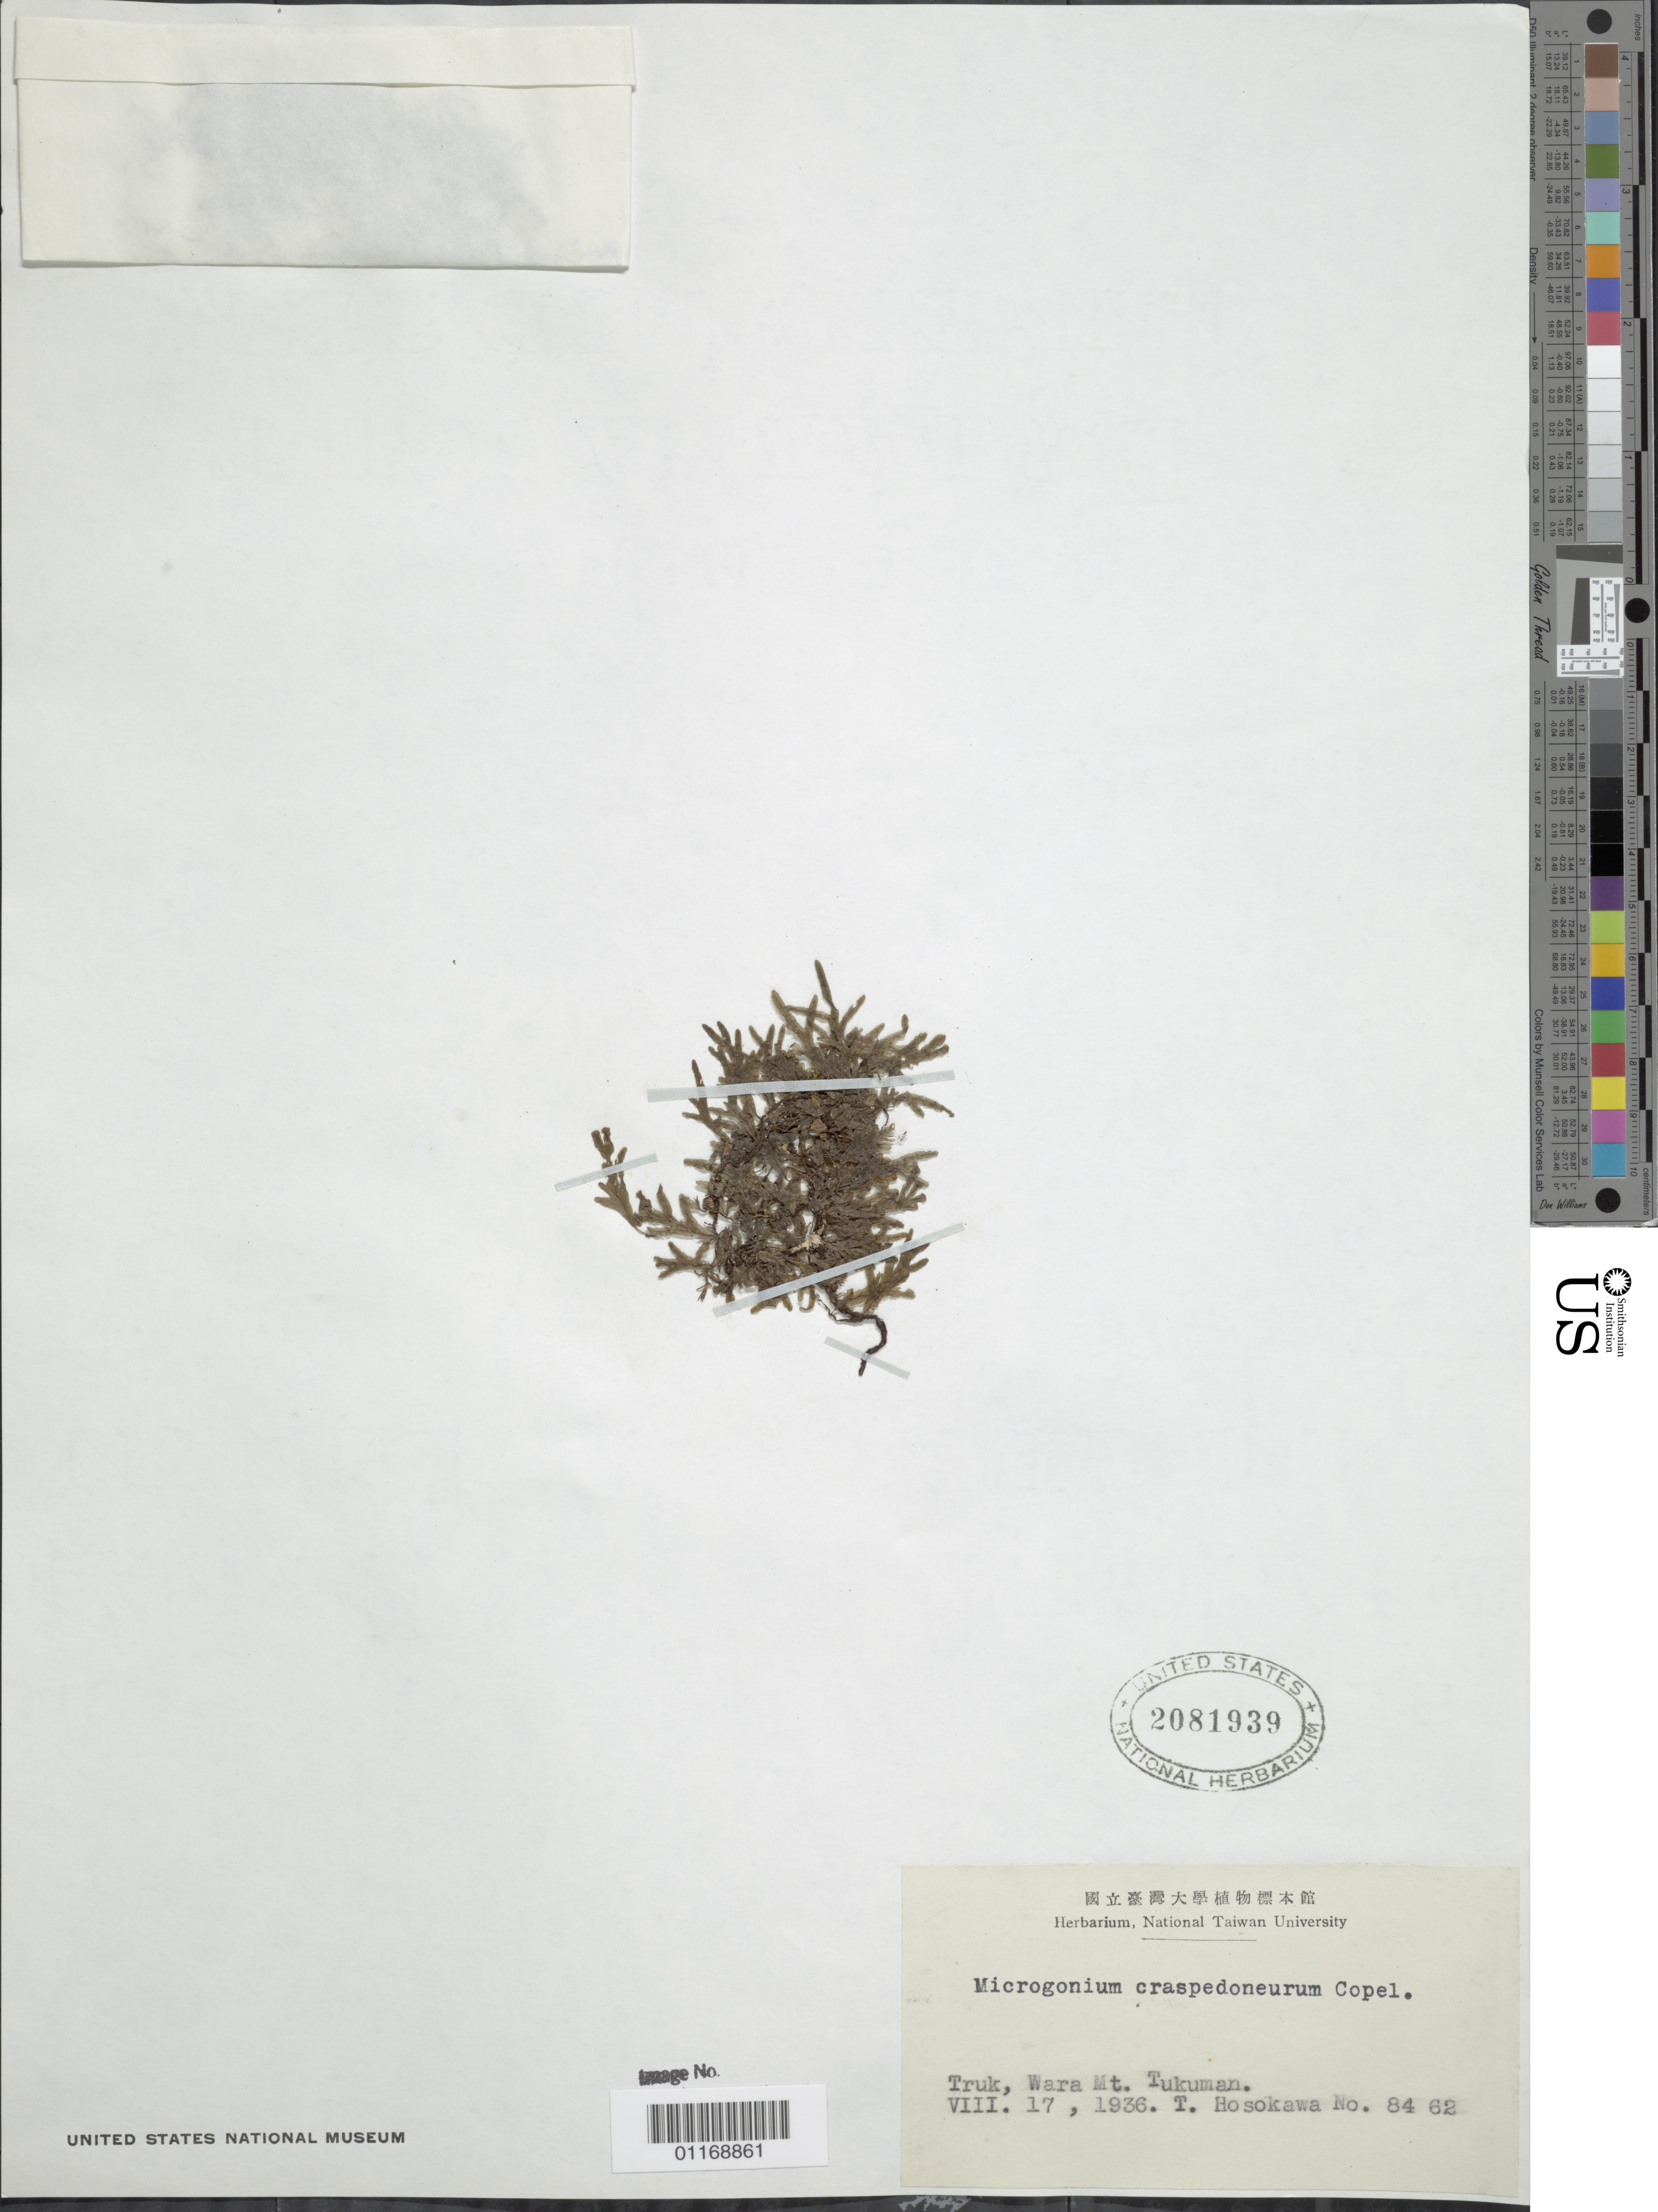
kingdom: Plantae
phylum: Tracheophyta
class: Polypodiopsida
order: Hymenophyllales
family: Hymenophyllaceae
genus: Didymoglossum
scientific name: Didymoglossum craspedoneurum (Copel.) comb. ined., 2015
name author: (Copel.)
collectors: T. Hosokawa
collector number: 8462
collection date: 1936-08-17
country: Micronesia, Federated States of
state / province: Truk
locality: Wara Mt. Tukuman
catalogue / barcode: US 2081939